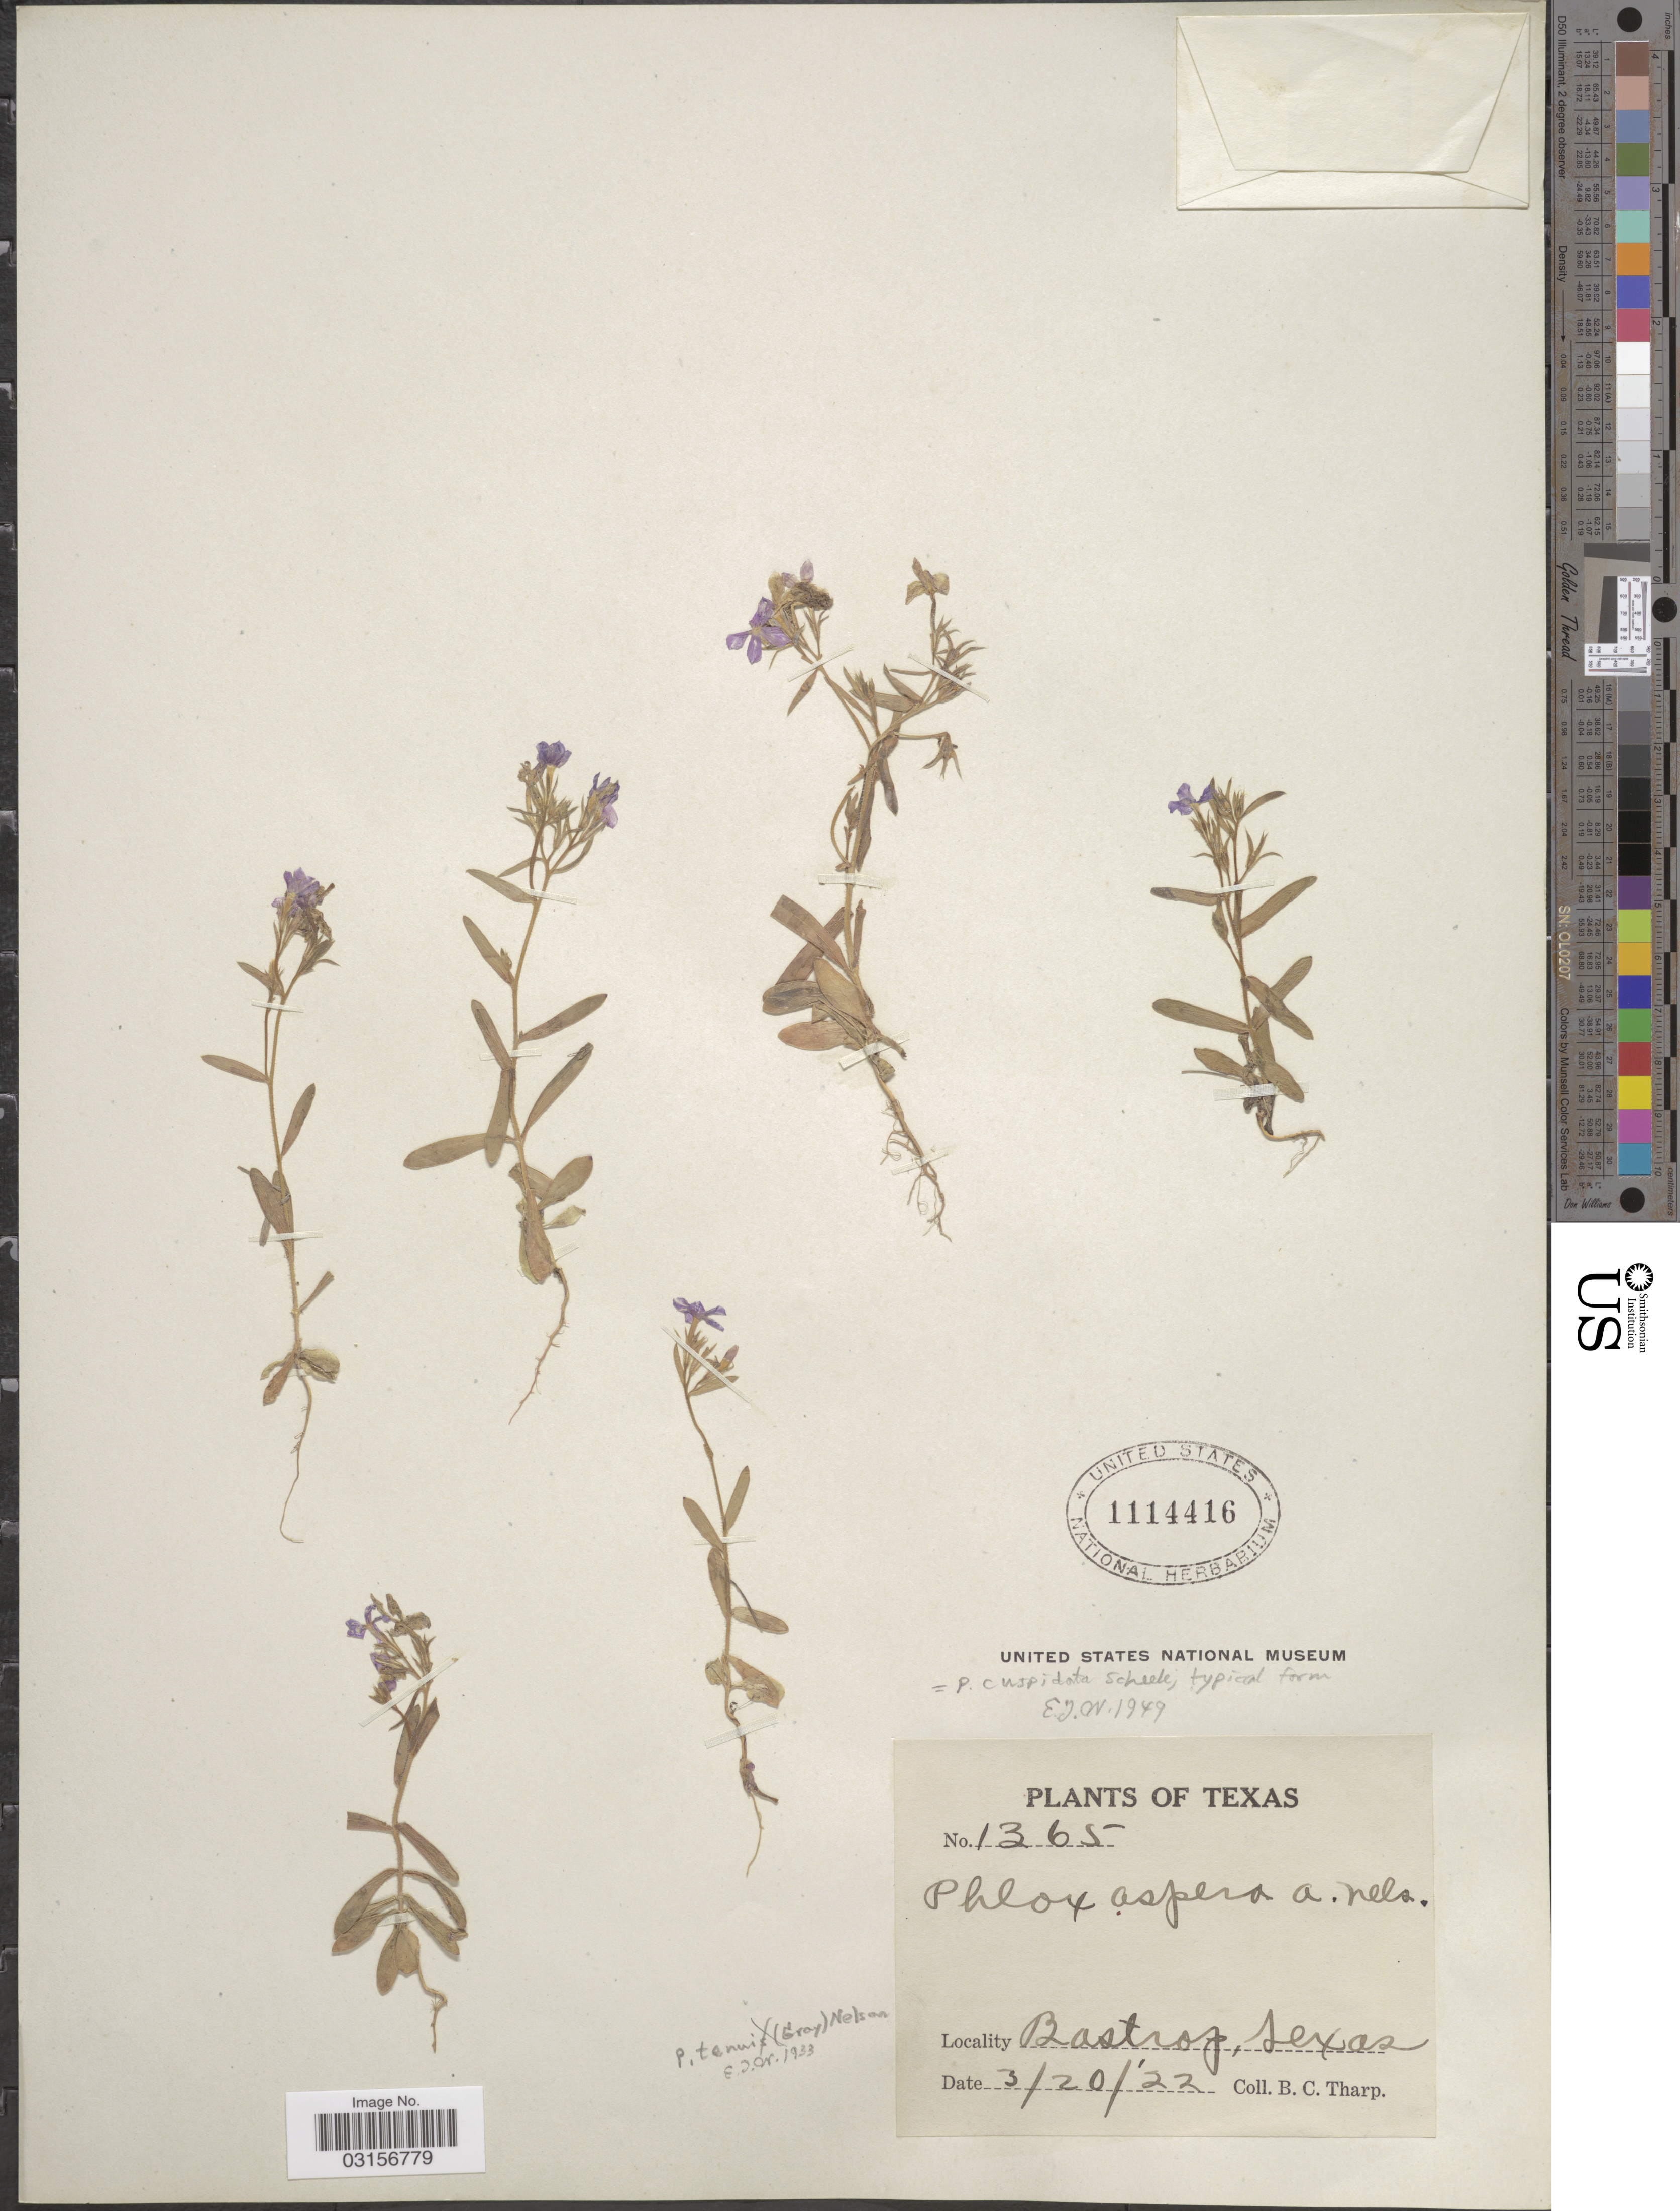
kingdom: Plantae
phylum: Tracheophyta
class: Magnoliopsida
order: Ericales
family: Polemoniaceae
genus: Phlox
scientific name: Phlox cuspidata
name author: Scheele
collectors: B. C. Tharp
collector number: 1365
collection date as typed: Transcribed d/m/y: 20/3/22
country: United States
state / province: Texas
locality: Bastrop, Texas.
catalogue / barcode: US 1114416